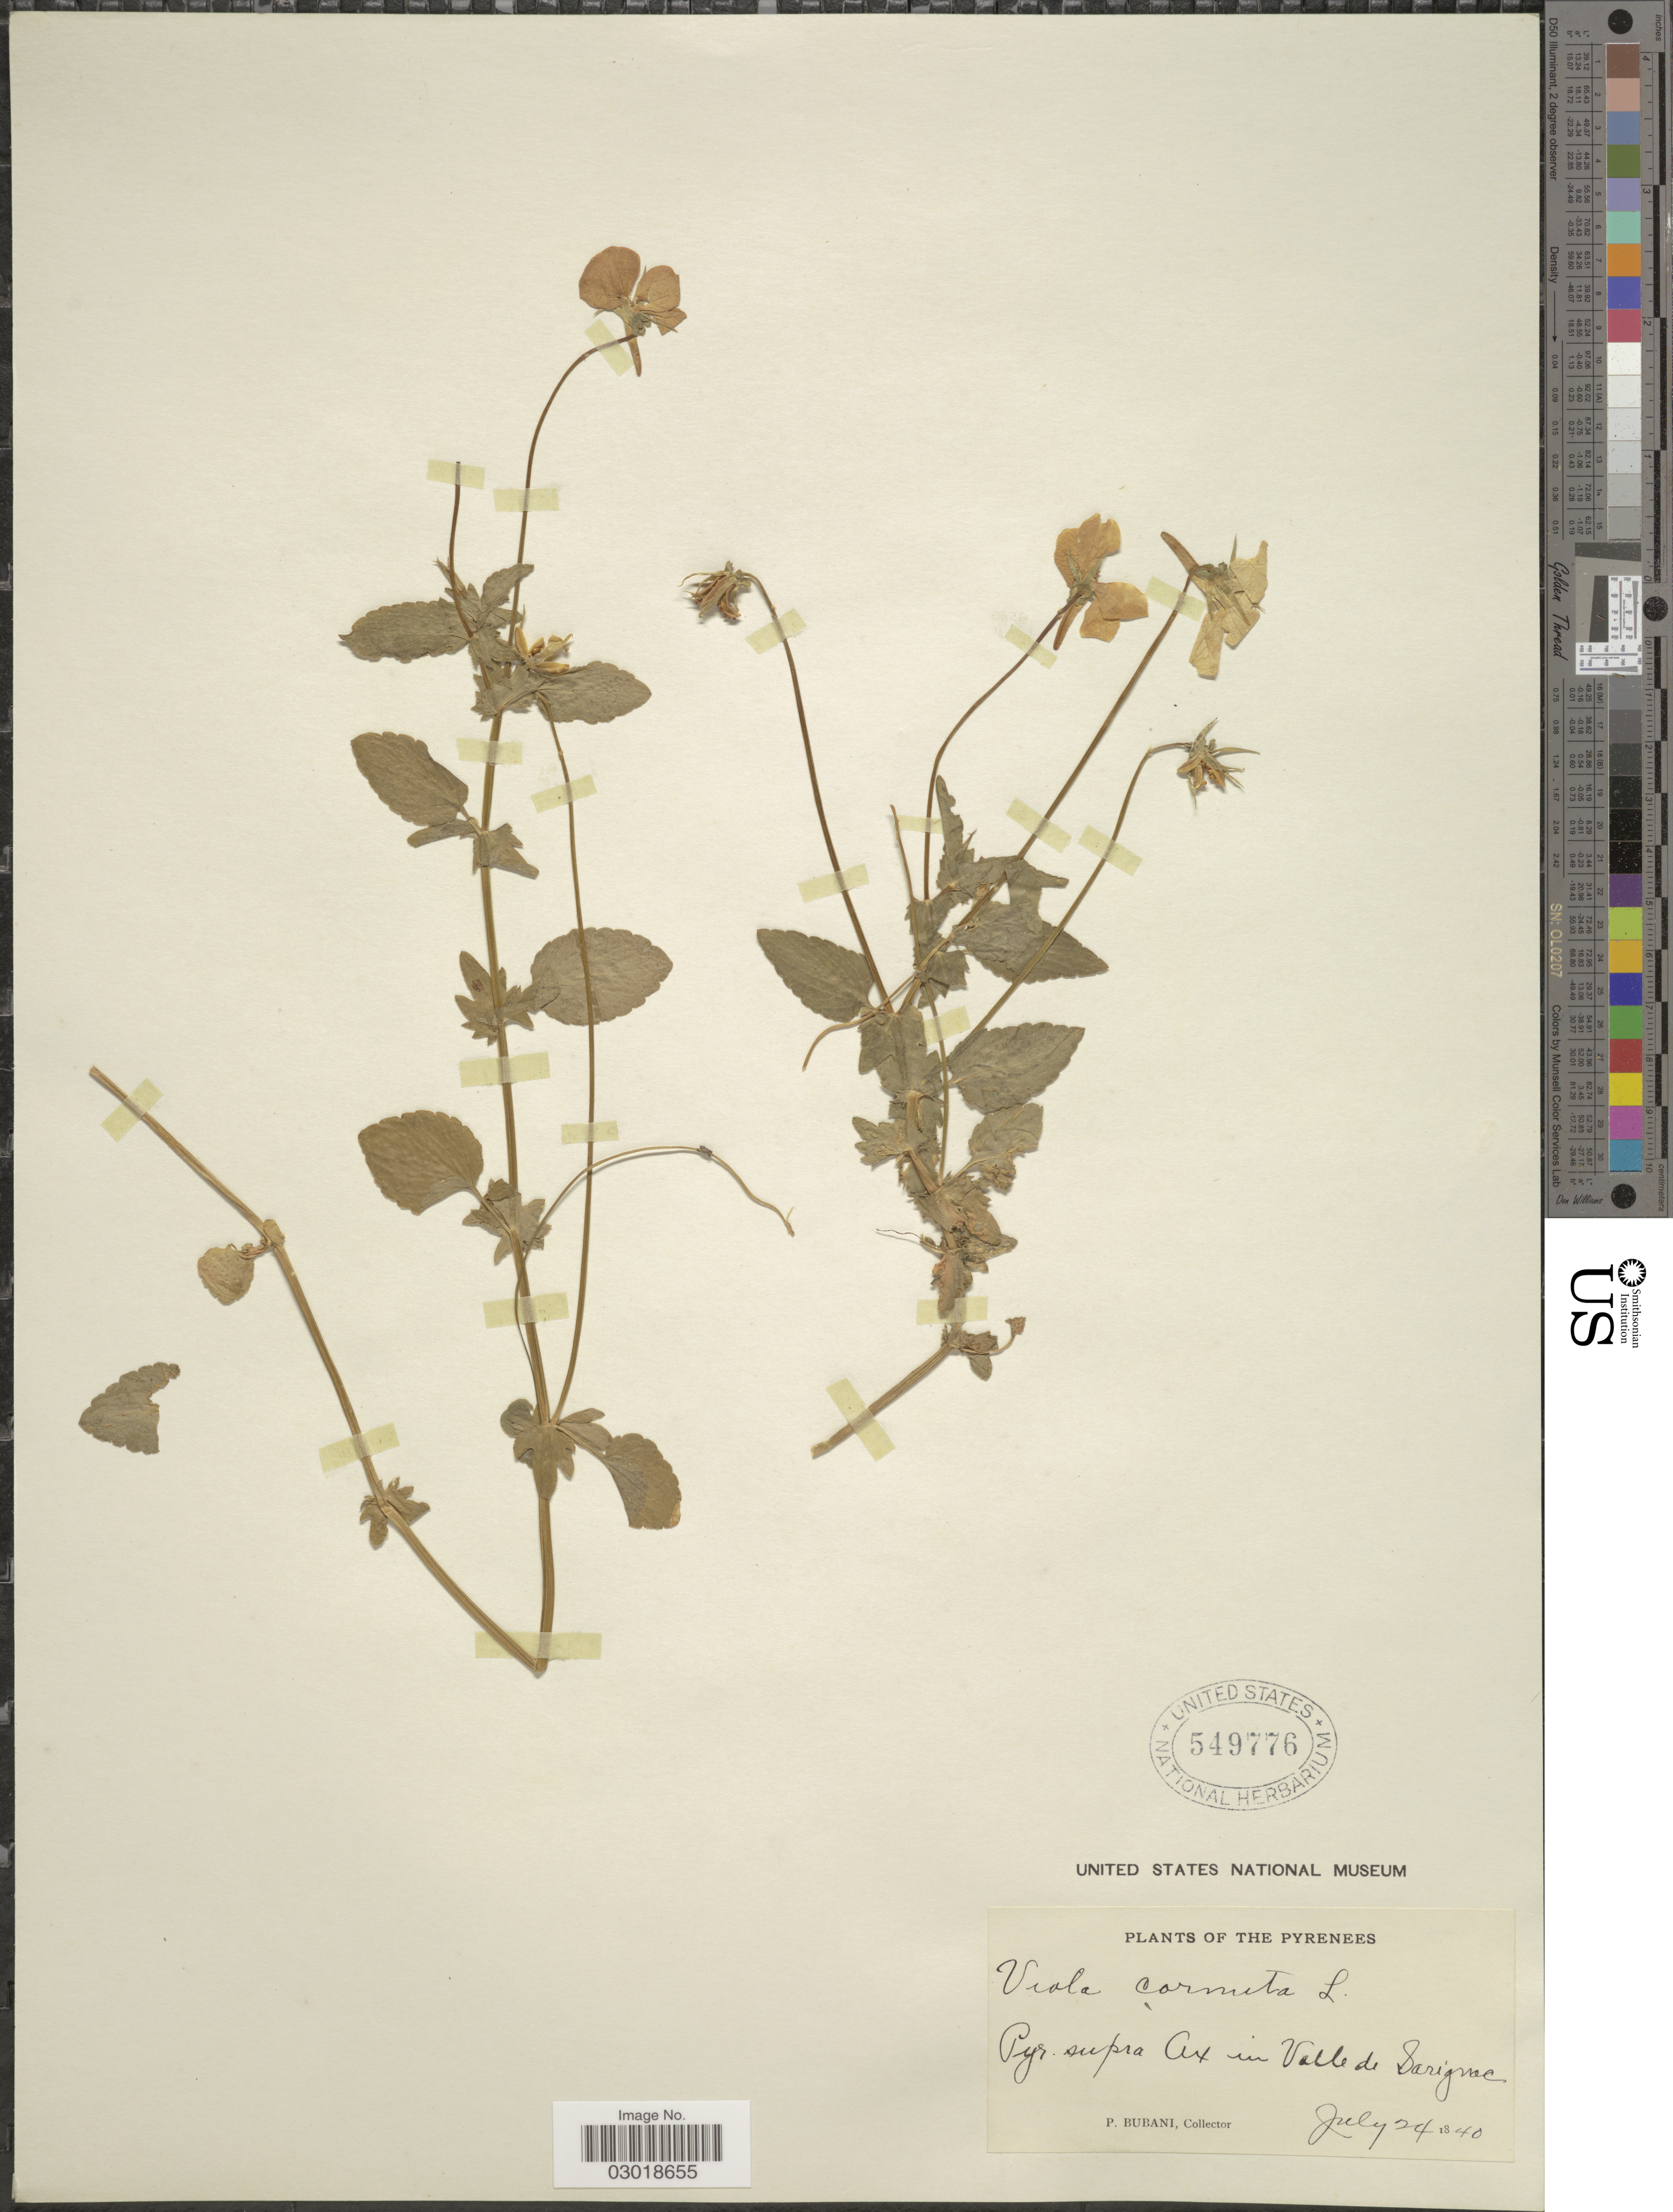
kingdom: Plantae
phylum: Tracheophyta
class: Magnoliopsida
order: Malpighiales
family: Violaceae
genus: Viola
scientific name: Viola cornuta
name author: L.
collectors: P. Bubani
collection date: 1840-07-24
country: France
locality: The Pyrenees. Pyr. supra Ax in Valle de Savignac.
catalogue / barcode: US 549776